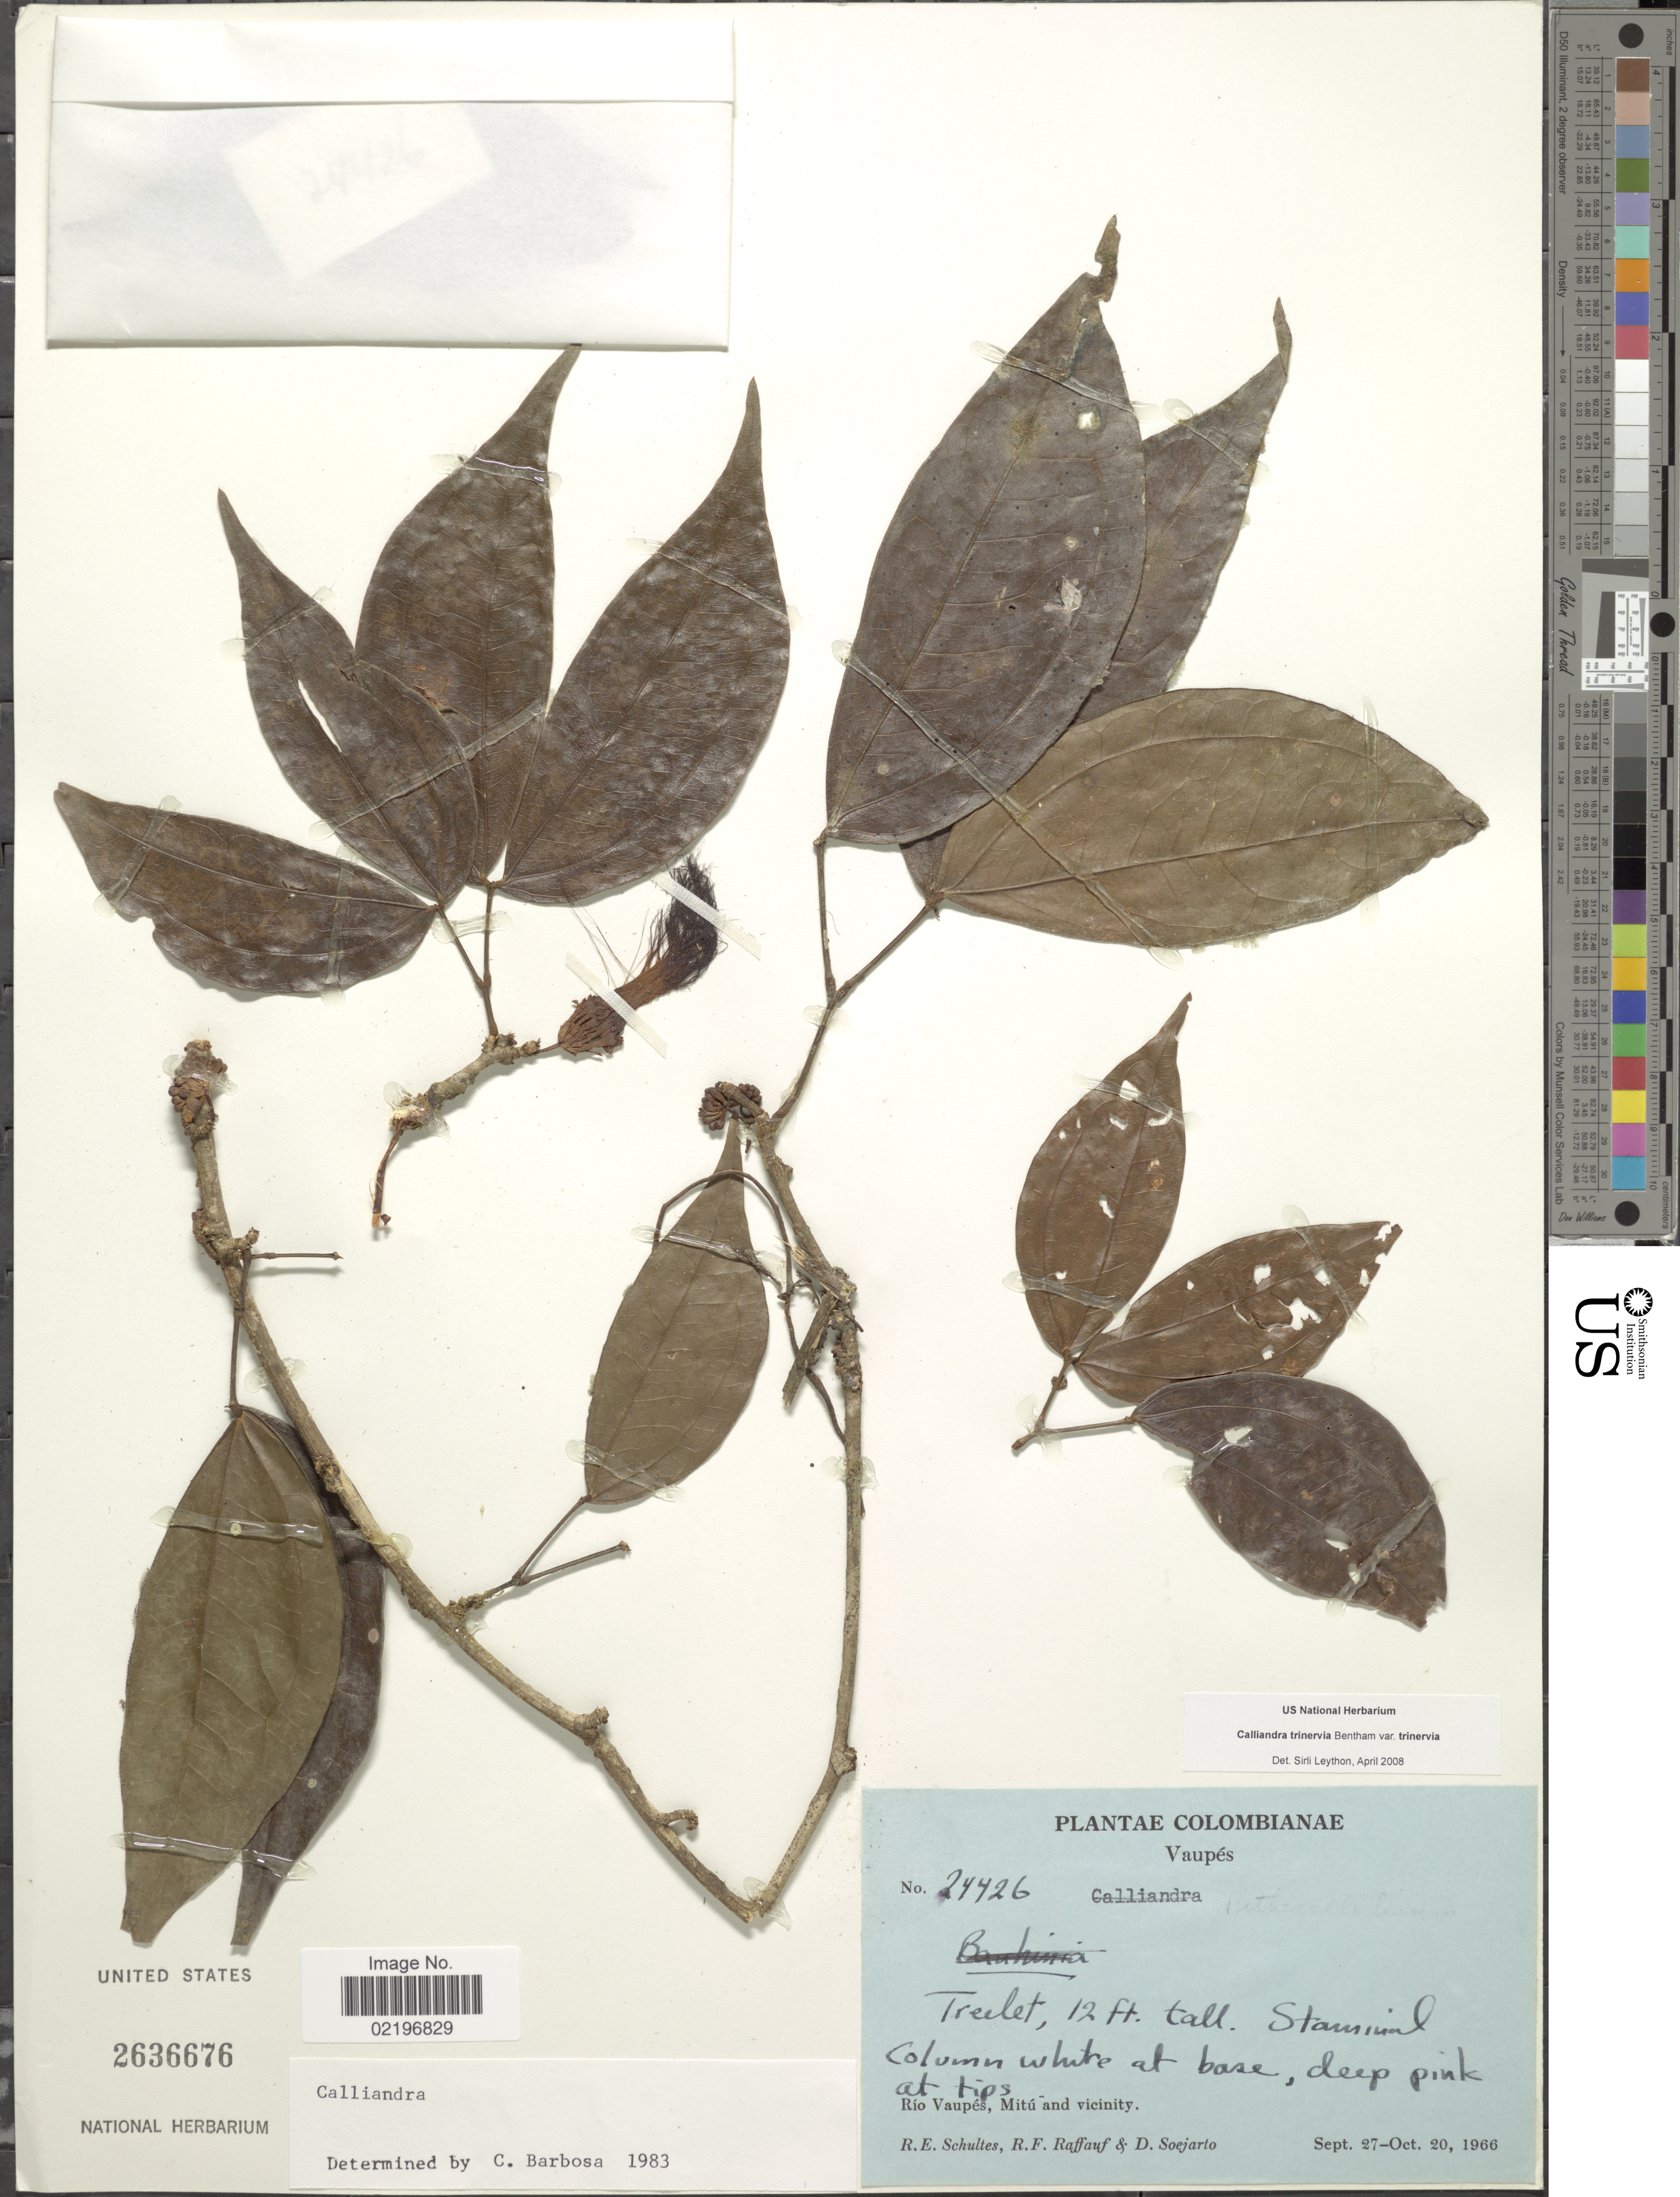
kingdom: Plantae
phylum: Tracheophyta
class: Magnoliopsida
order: Fabales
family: Fabaceae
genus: Calliandra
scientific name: Calliandra trinervia var. trinervia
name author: Benth.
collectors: R. E. Schultes, R. Raffauf & D. Soejarto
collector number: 24426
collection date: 1966-09-27/1966-10-20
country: Colombia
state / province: Vaupés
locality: Colombianae. Rio Vaupes, Mitu and vicinity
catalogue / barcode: US 2636676